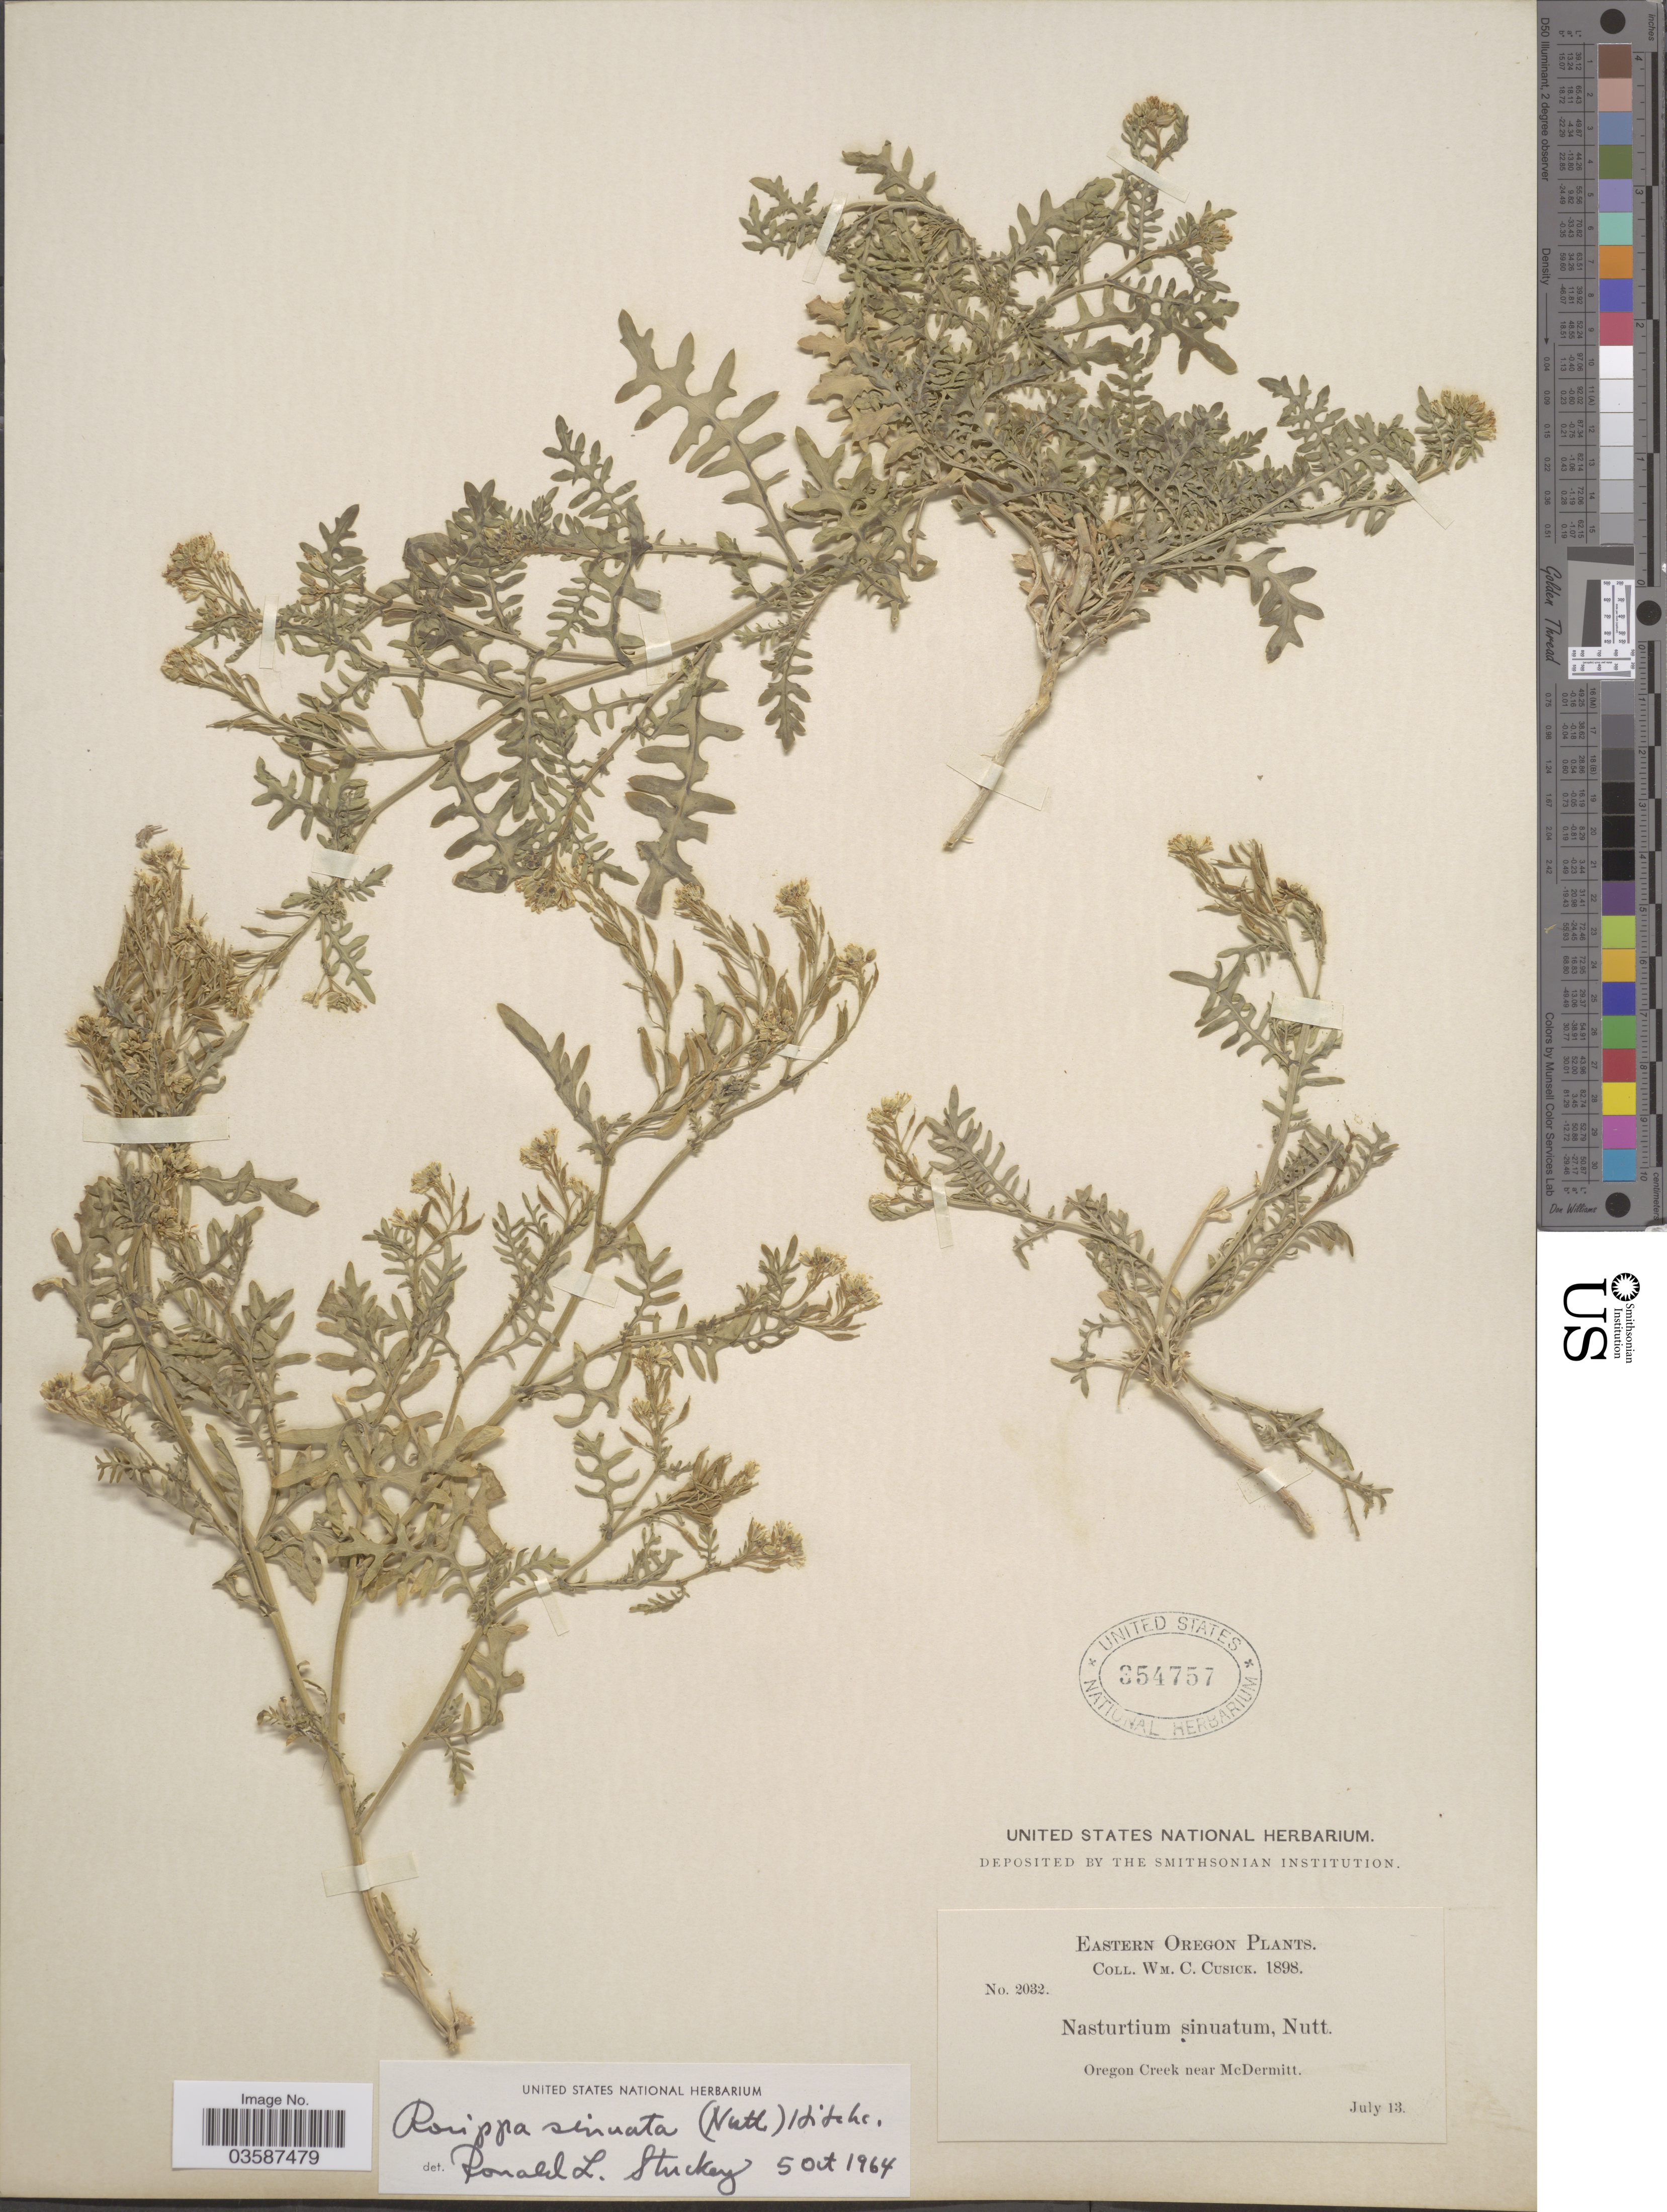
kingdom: Plantae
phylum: Tracheophyta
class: Magnoliopsida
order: Brassicales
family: Brassicaceae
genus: Rorippa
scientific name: Rorippa sinuata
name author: (Nutt.) Hitchc.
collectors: W. C. Cusick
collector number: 2032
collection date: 1898-07-13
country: United States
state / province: Oregon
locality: Eastern Oregon. Oregon Creek near McDermitt.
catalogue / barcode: US 354757